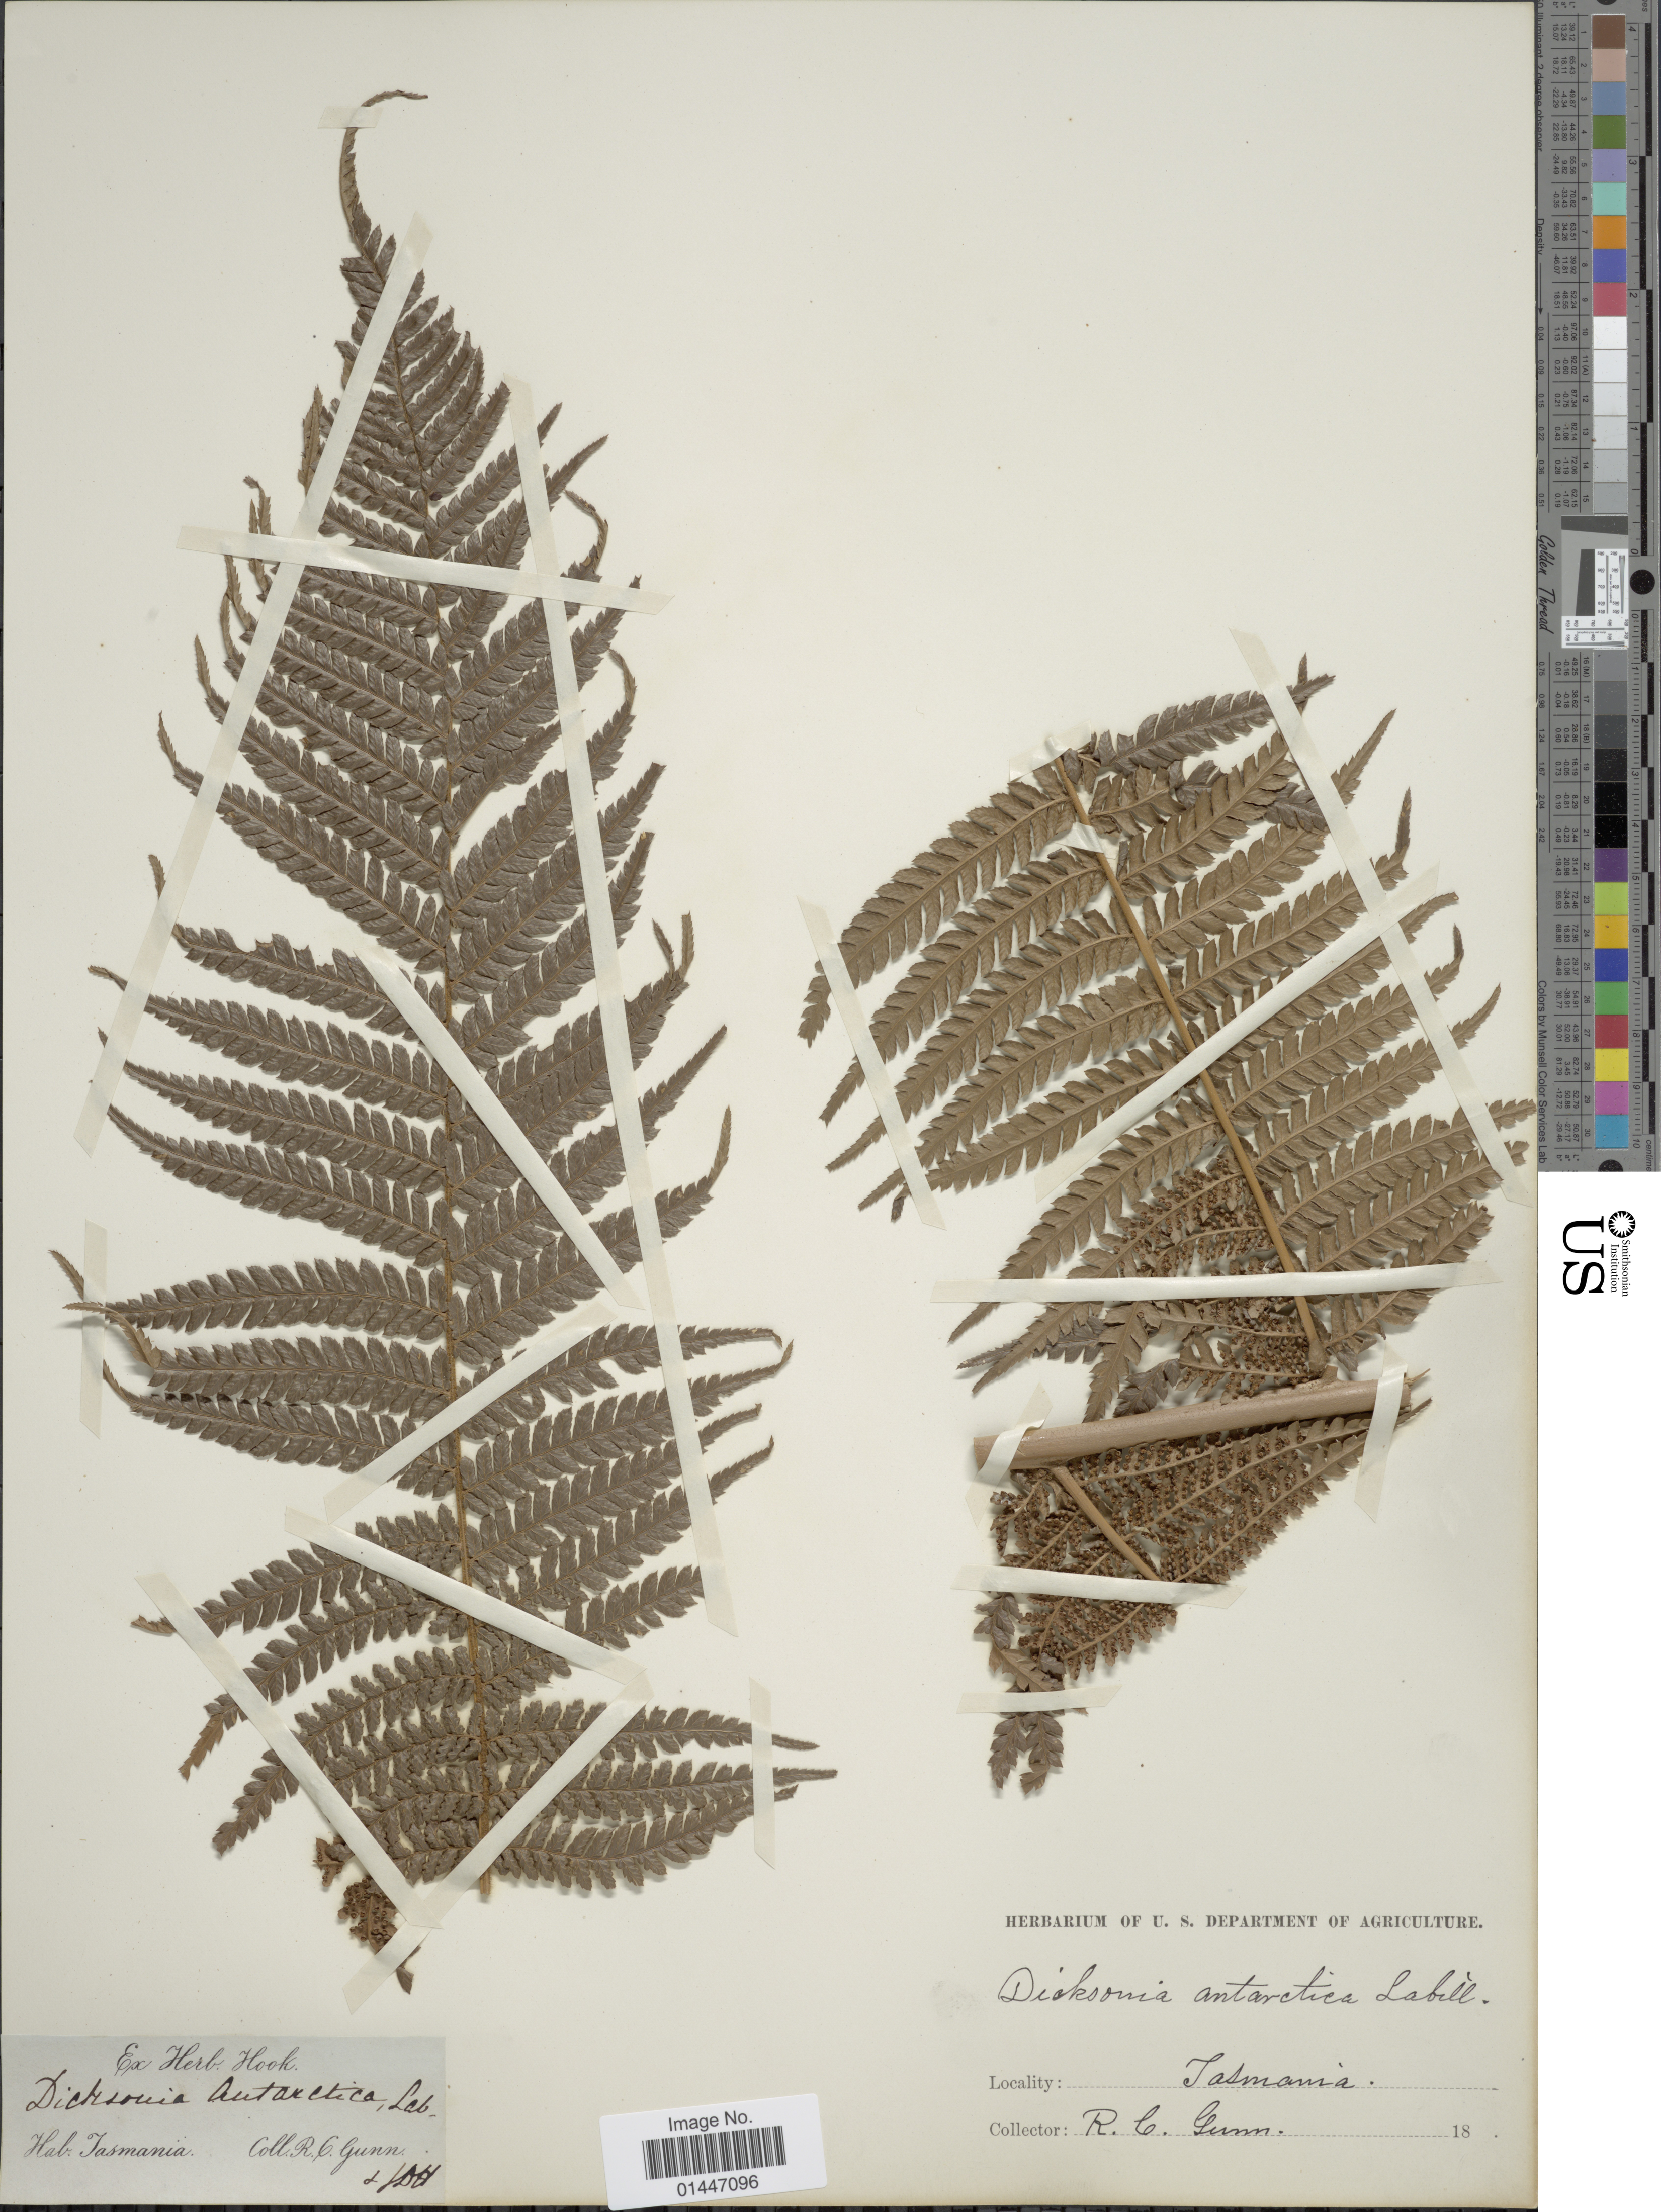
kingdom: Plantae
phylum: Tracheophyta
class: Polypodiopsida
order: Cyatheales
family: Dicksoniaceae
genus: Dicksonia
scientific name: Dicksonia antarctica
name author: Labill.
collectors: R. Gunn & J. D. Hooker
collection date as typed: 18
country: Australia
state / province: Tasmania